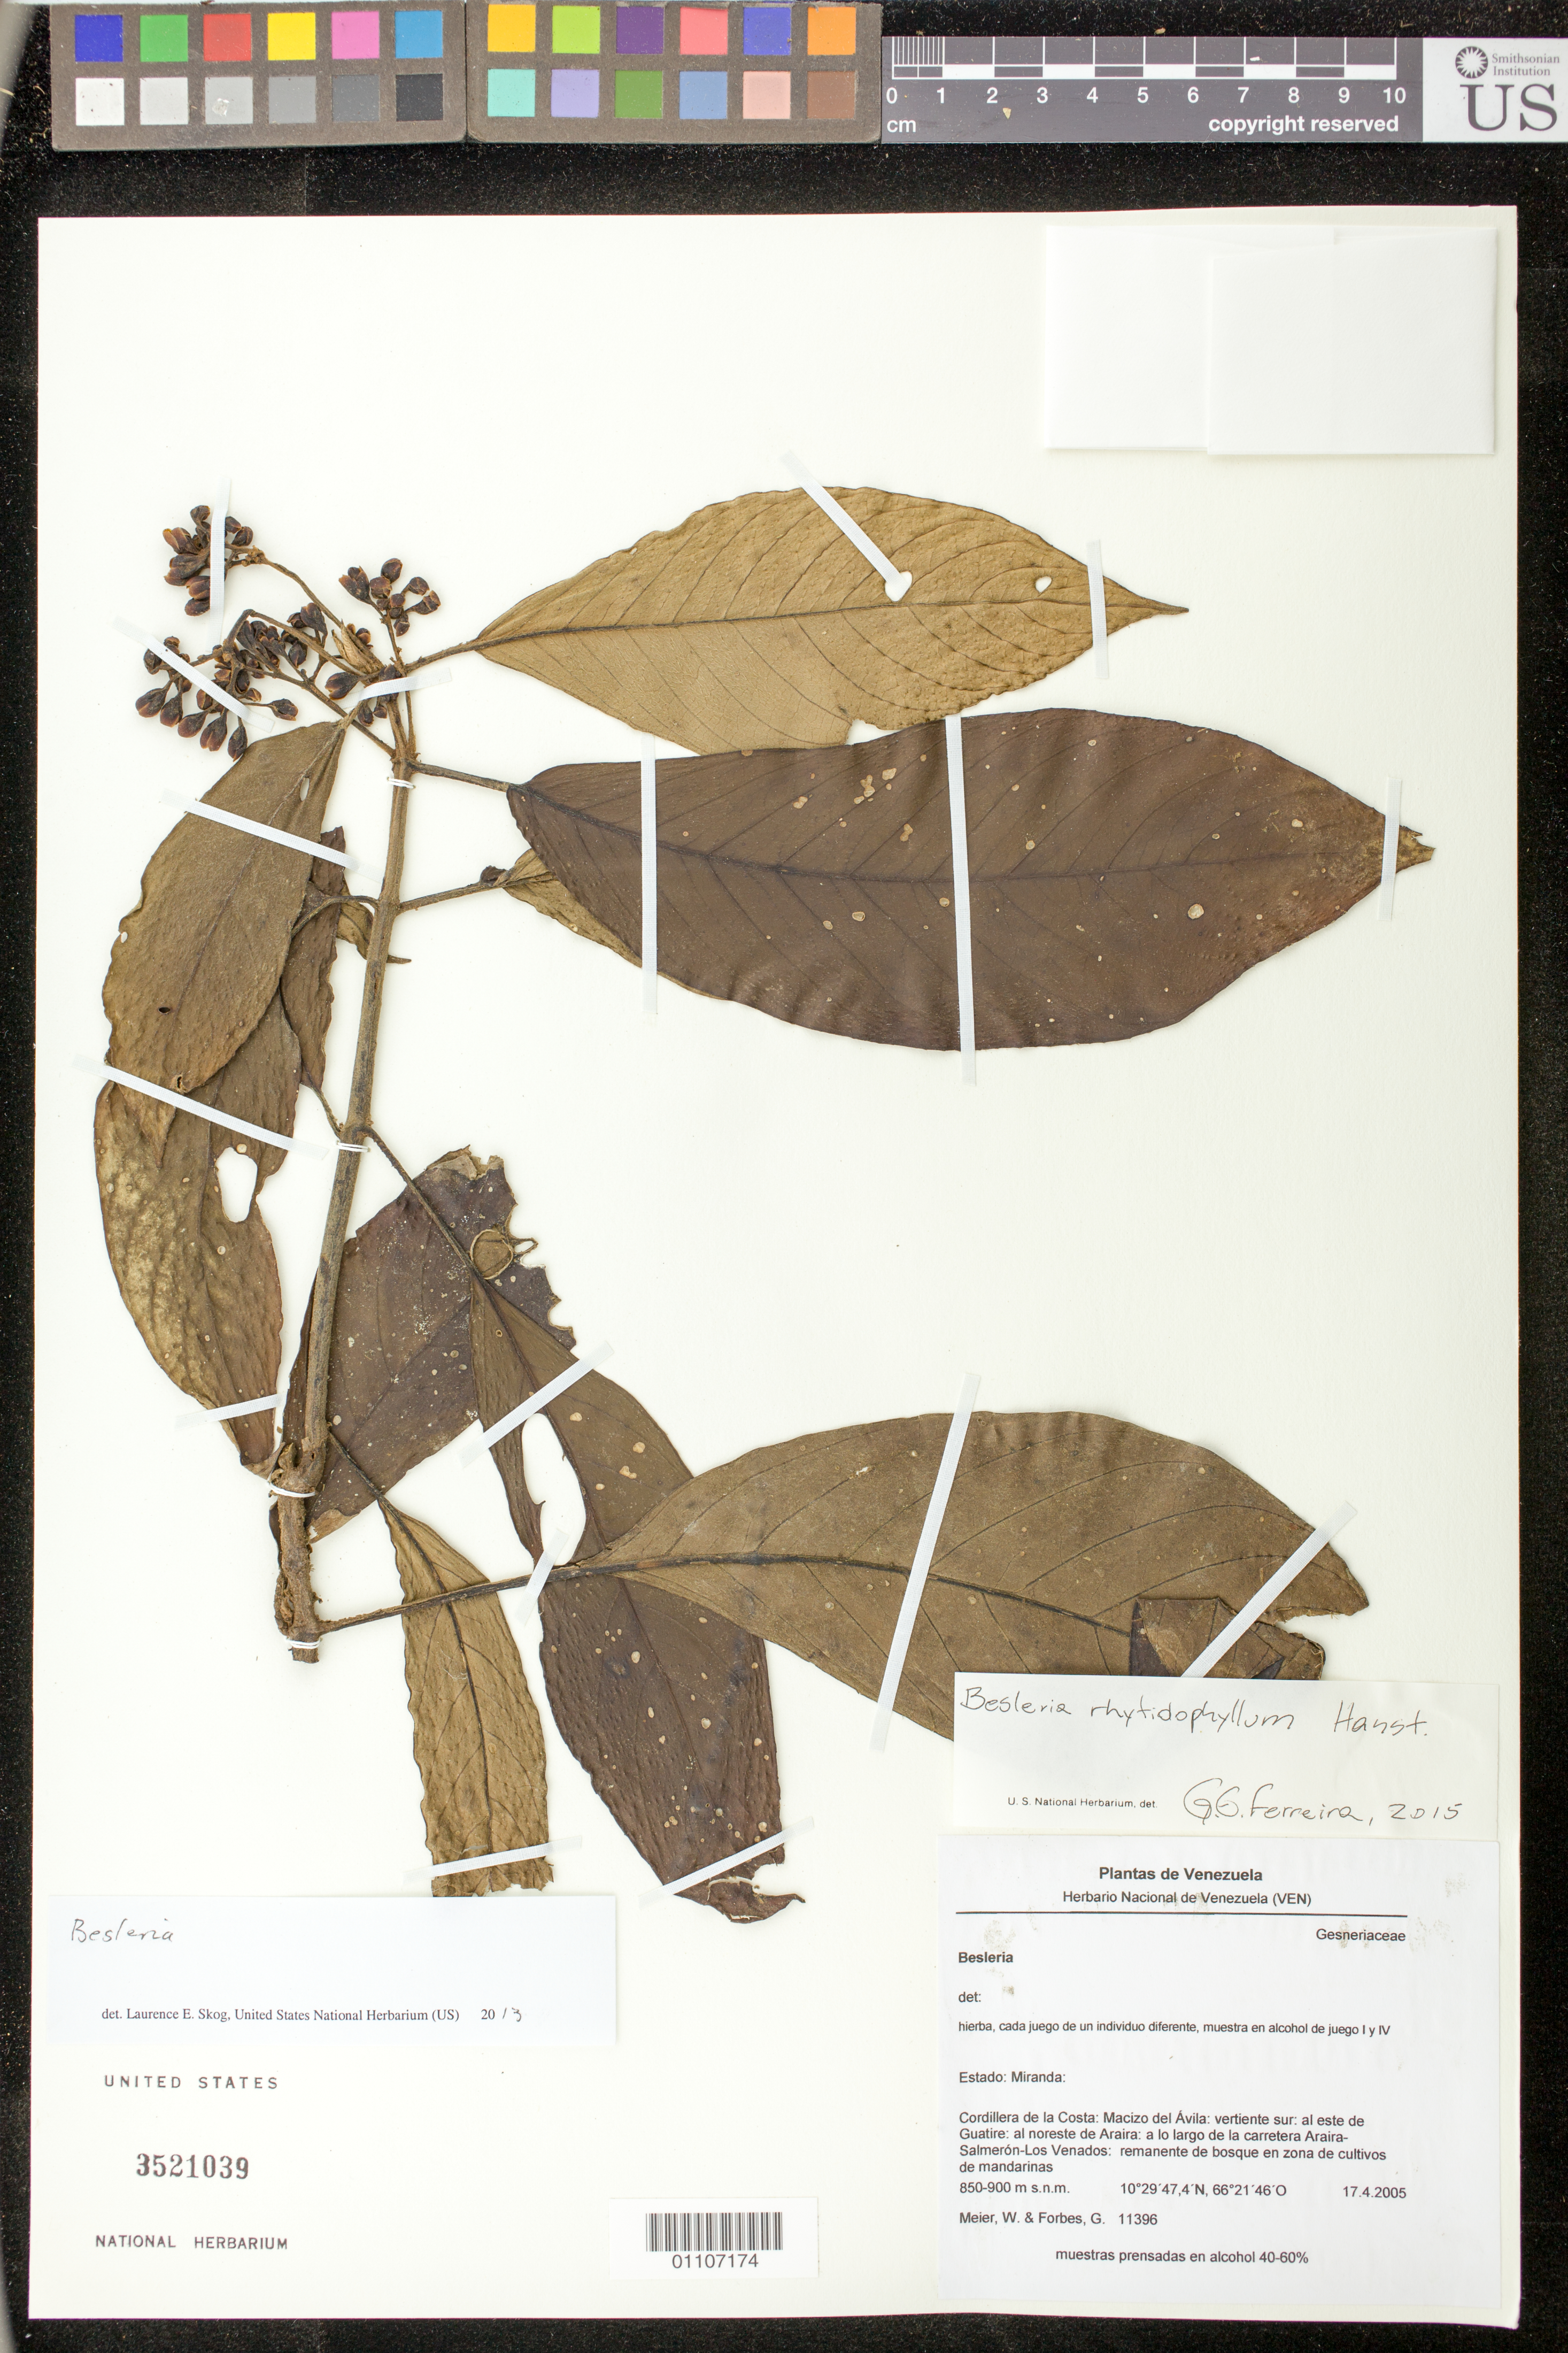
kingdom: Plantae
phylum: Tracheophyta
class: Magnoliopsida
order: Lamiales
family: Gesneriaceae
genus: Besleria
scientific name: Besleria rhytidophyllum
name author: Hanst.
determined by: Ferreira, G. E.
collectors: W. Meier & G. Forbes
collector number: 11396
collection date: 2005-04-17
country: Venezuela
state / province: Miranda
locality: Cordillera de la Costa Macizo del Avila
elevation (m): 850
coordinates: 66° 21' 46" W, 10° 29' 47,4" N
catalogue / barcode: US 3521039